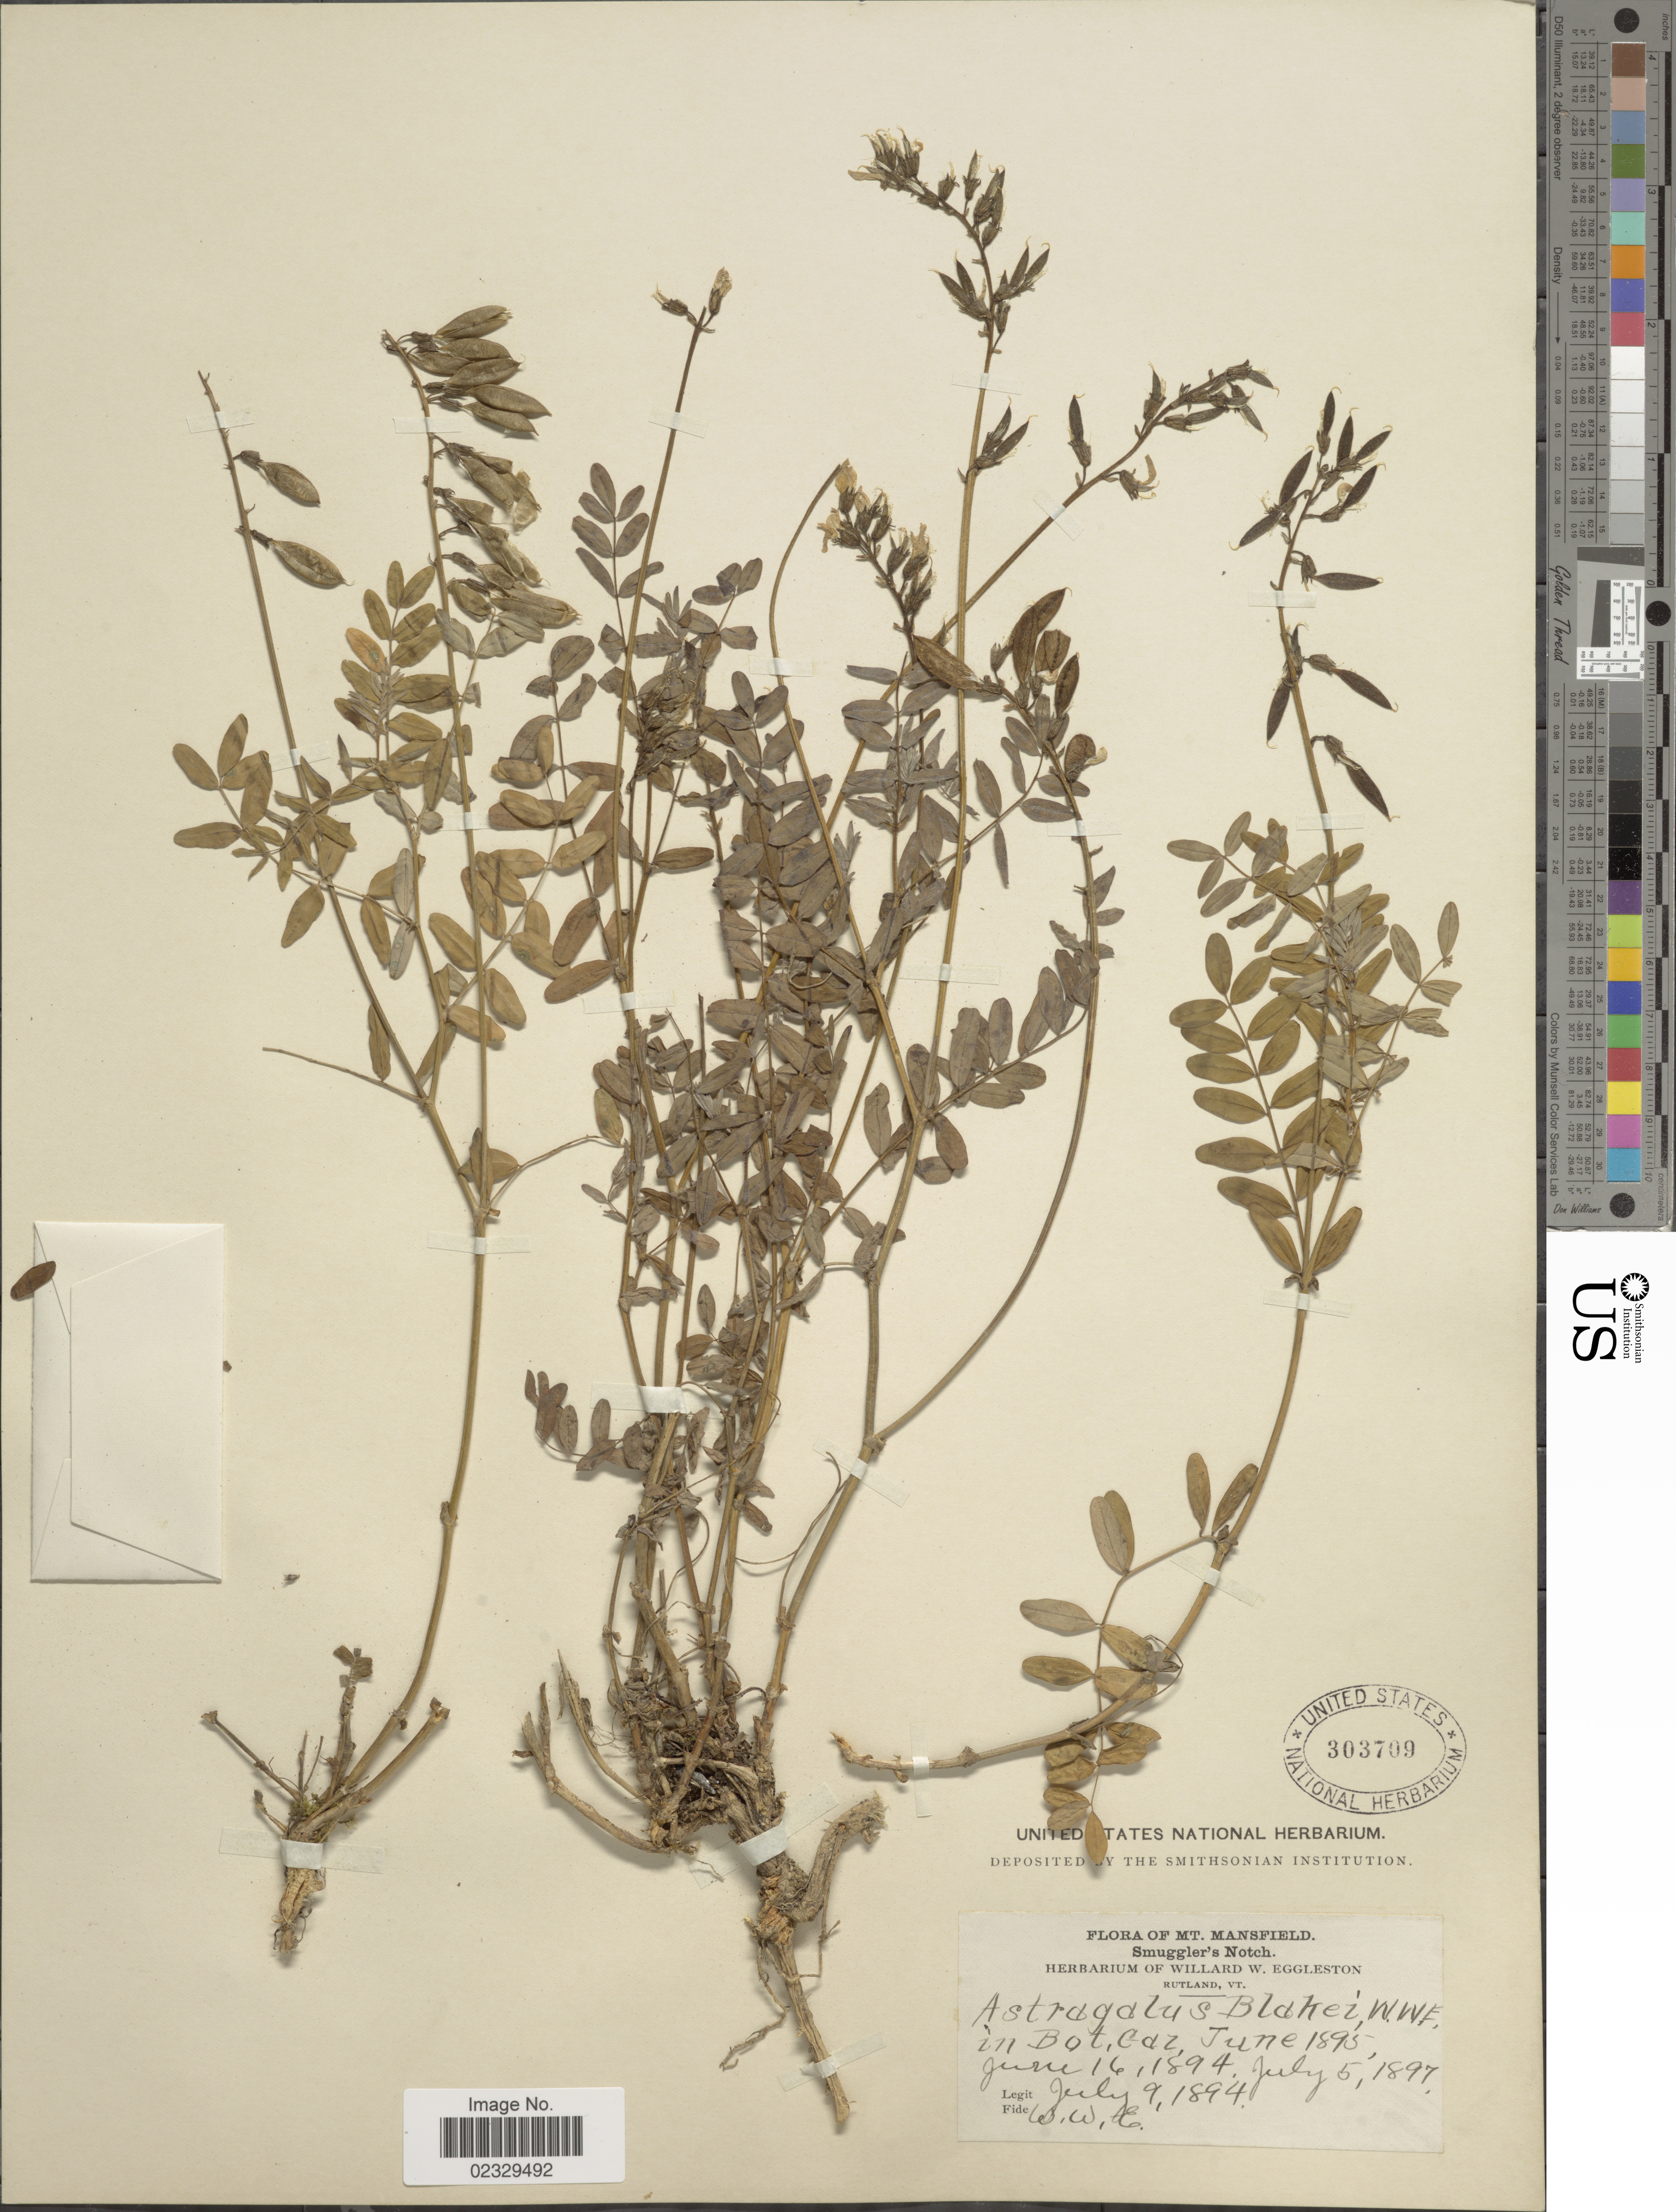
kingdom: Plantae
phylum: Tracheophyta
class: Magnoliopsida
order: Fabales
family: Fabaceae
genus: Astragalus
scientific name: Astragalus blakei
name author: Eggl.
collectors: W. W. Eggleston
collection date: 1894-07-09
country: United States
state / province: Vermont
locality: Mt. Mansfield, Smuggler's Notch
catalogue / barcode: US 303709